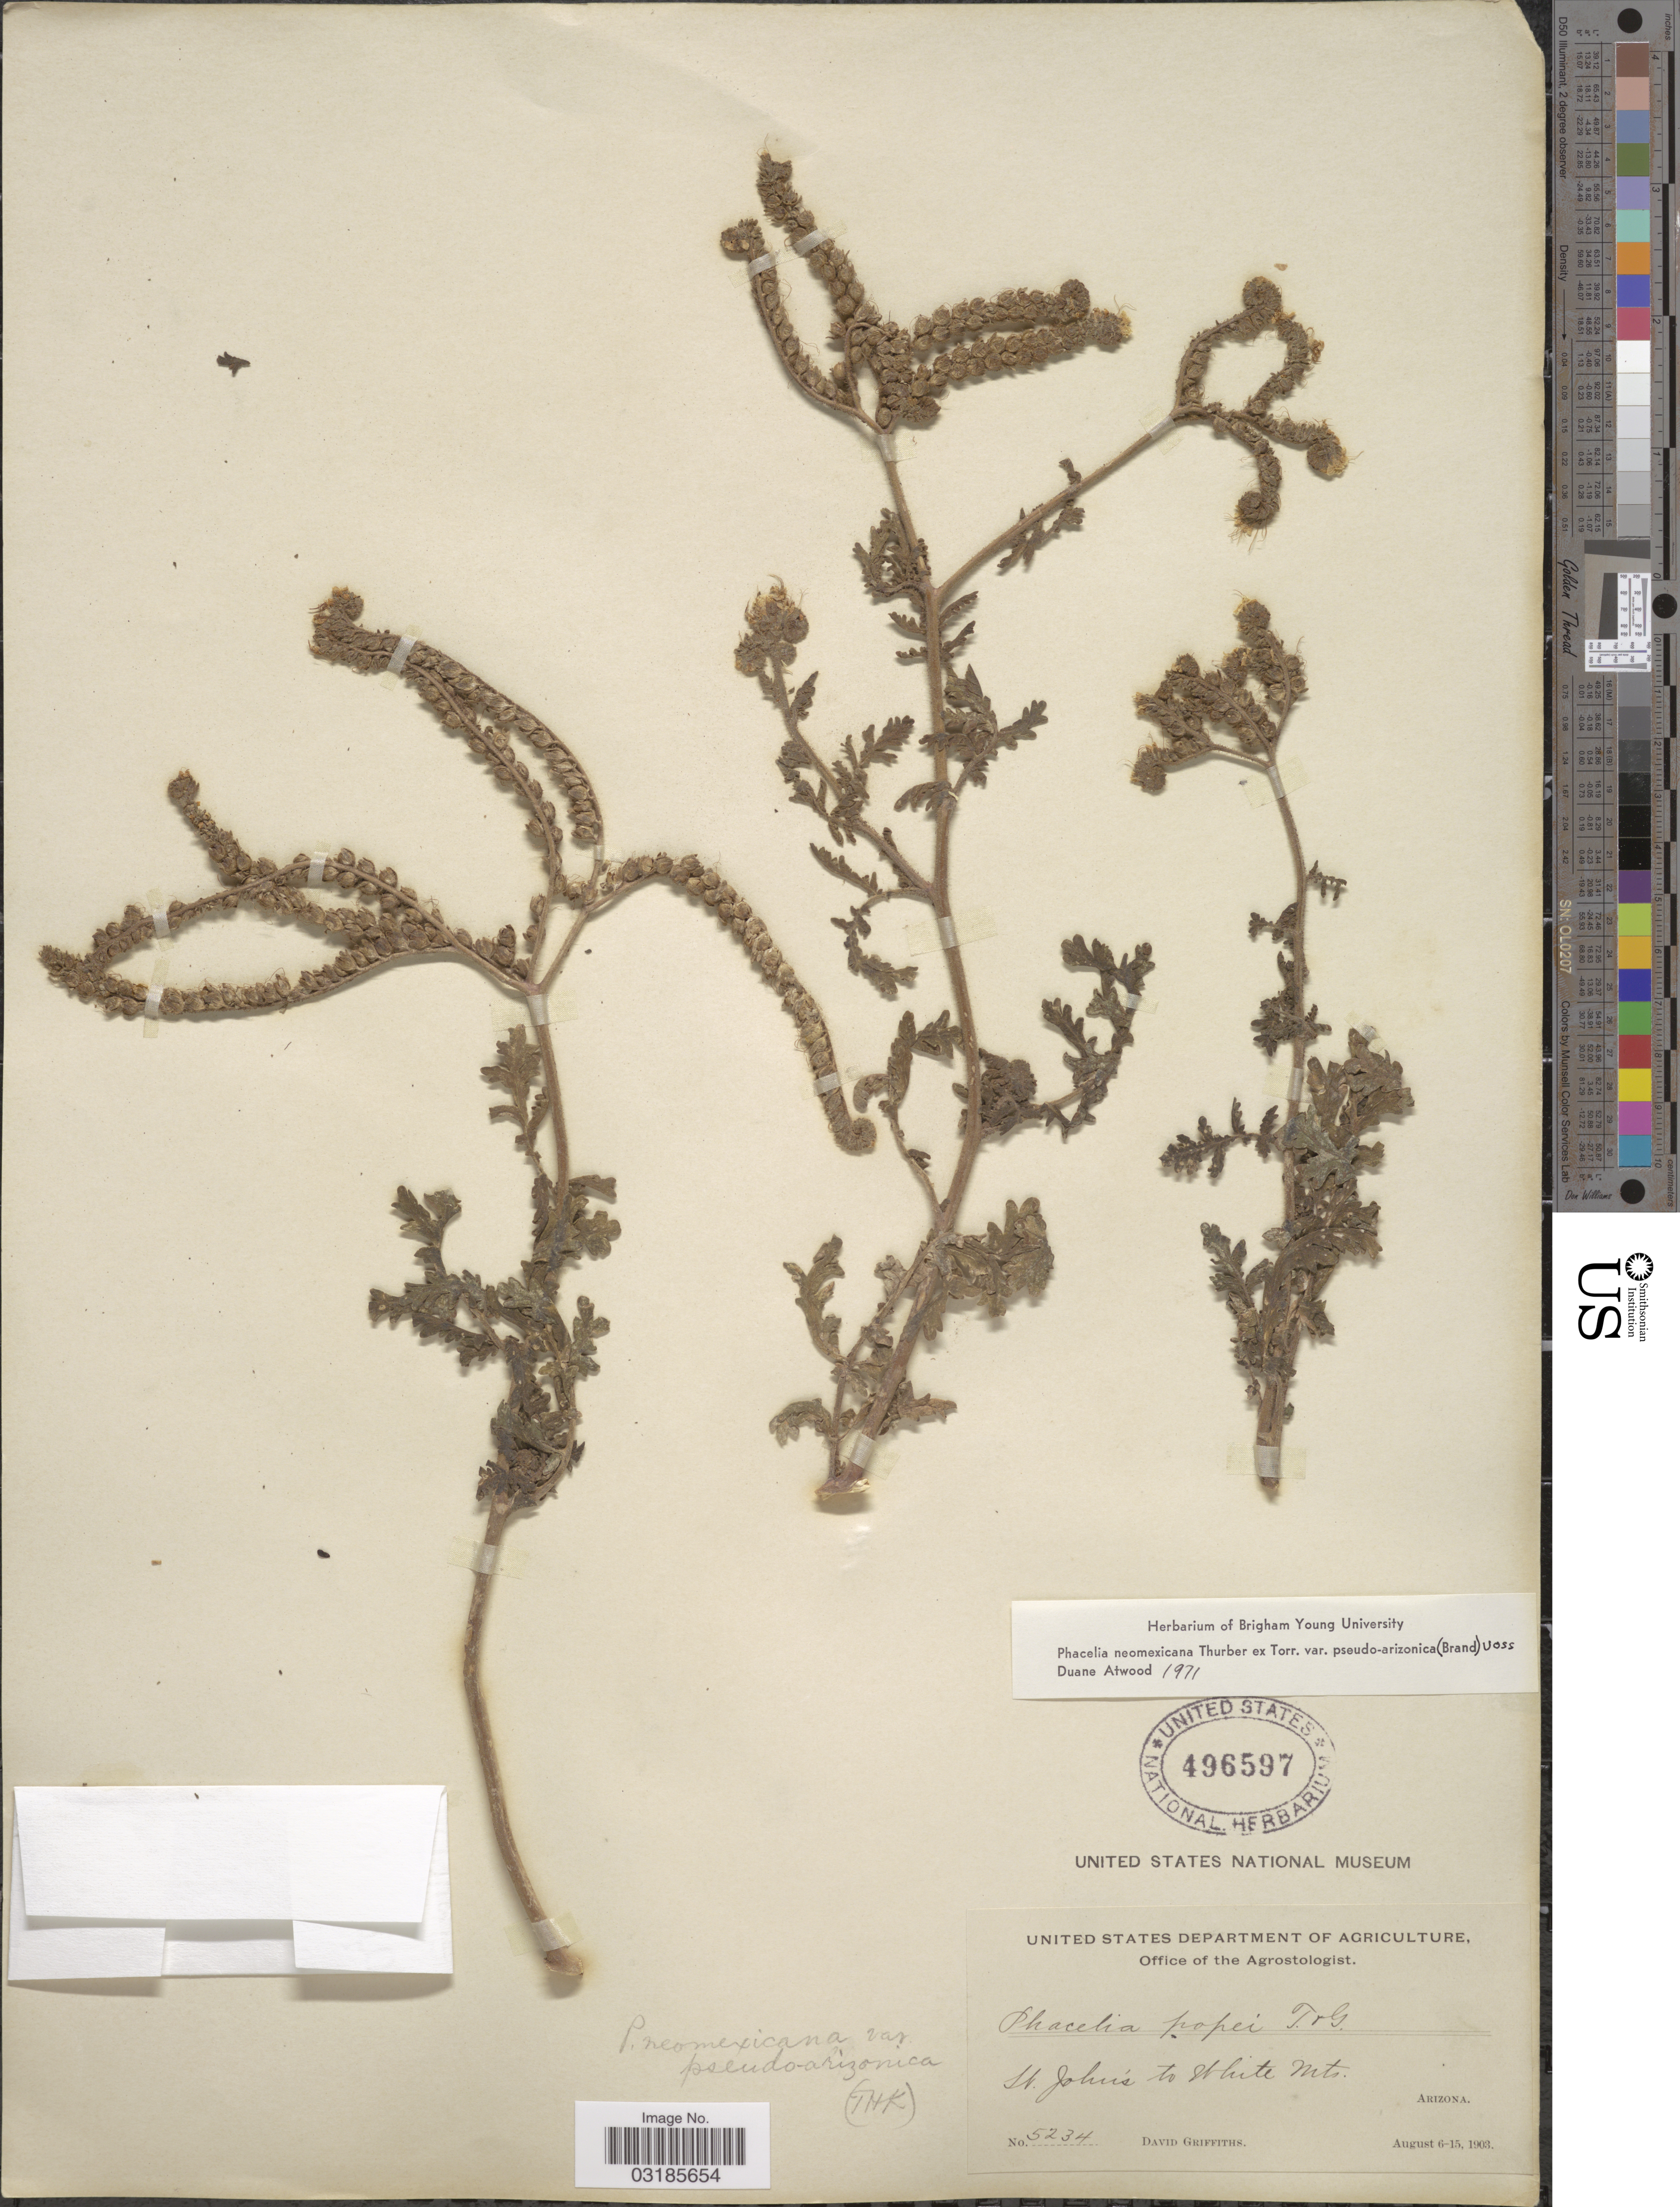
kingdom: Plantae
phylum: Tracheophyta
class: Magnoliopsida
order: Boraginales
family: Hydrophyllaceae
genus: Phacelia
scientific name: Phacelia neomexicana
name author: Thurb. ex Torr.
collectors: D. Griffiths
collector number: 5234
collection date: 1903-08-06/1903-08-15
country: United States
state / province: Arizona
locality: St. John's to White Mts.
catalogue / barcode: US 496597